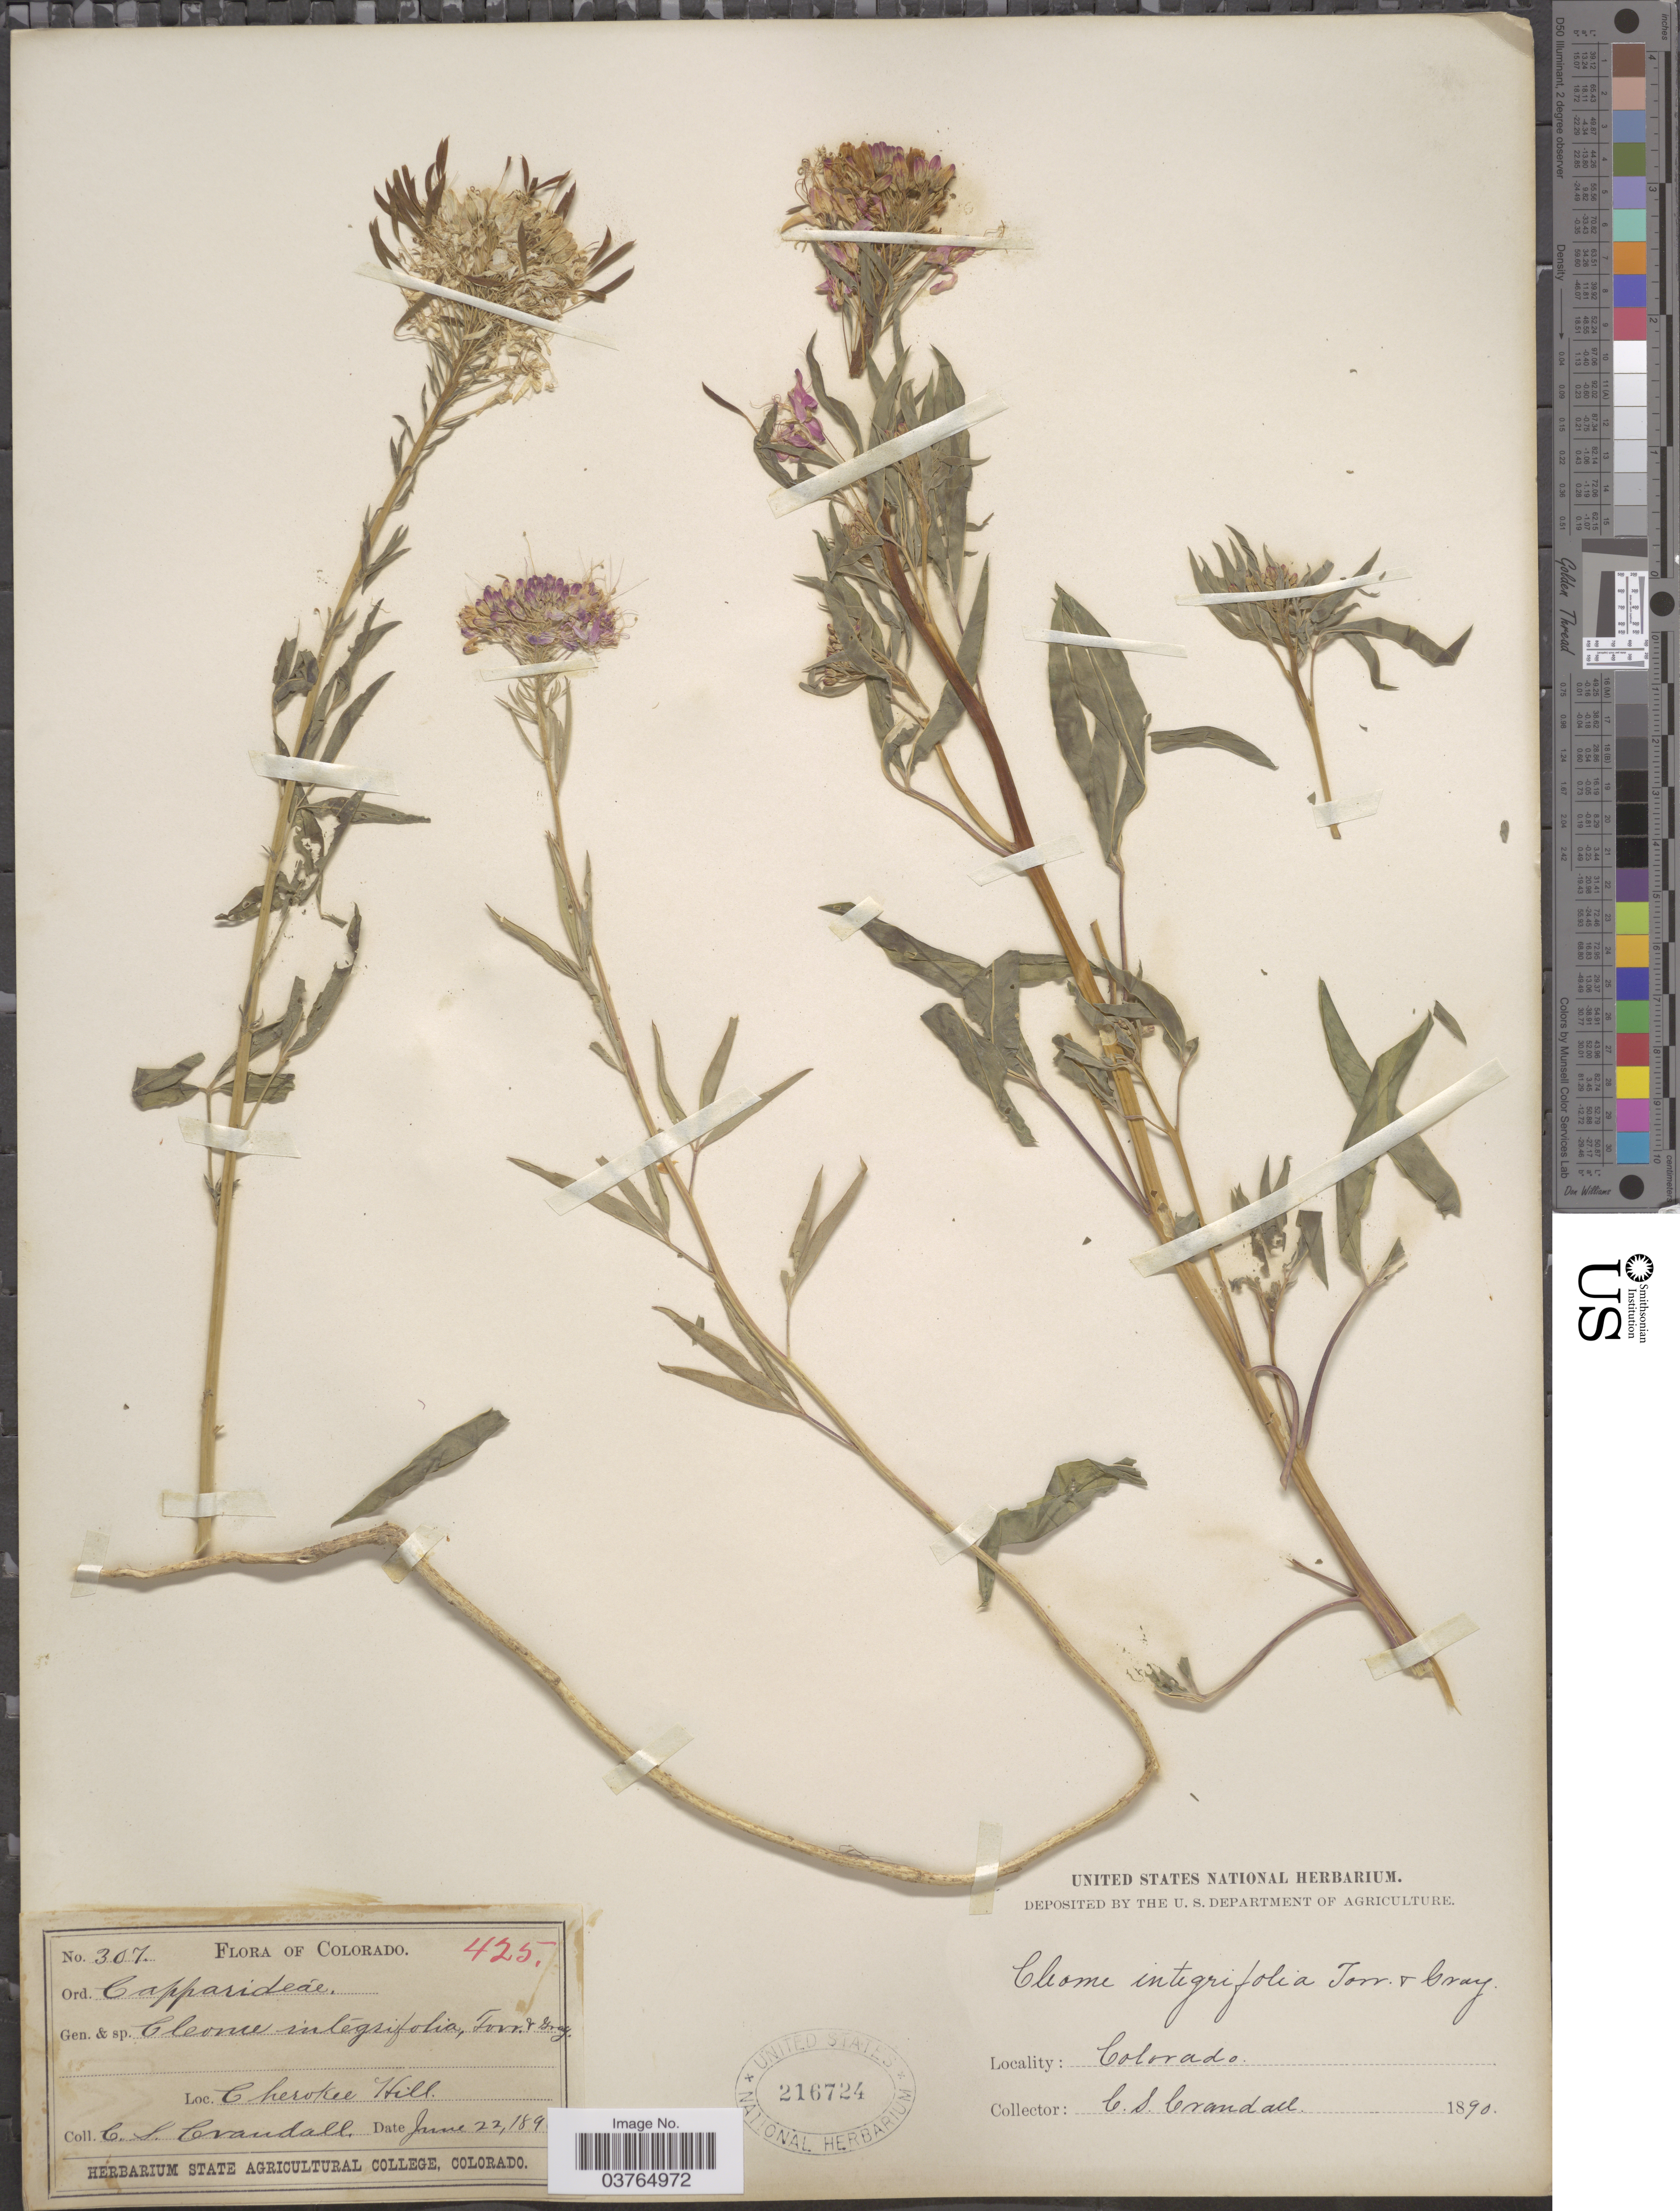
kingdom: Plantae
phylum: Tracheophyta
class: Magnoliopsida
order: Brassicales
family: Cleomaceae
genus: Cleomella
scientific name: Cleomella serrulata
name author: (Pursh) Roalson & J.C. Hall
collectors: C. Crandall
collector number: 307/425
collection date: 1890-06-22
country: United States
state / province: Colorado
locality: Cherokee Hill.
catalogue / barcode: US 216724